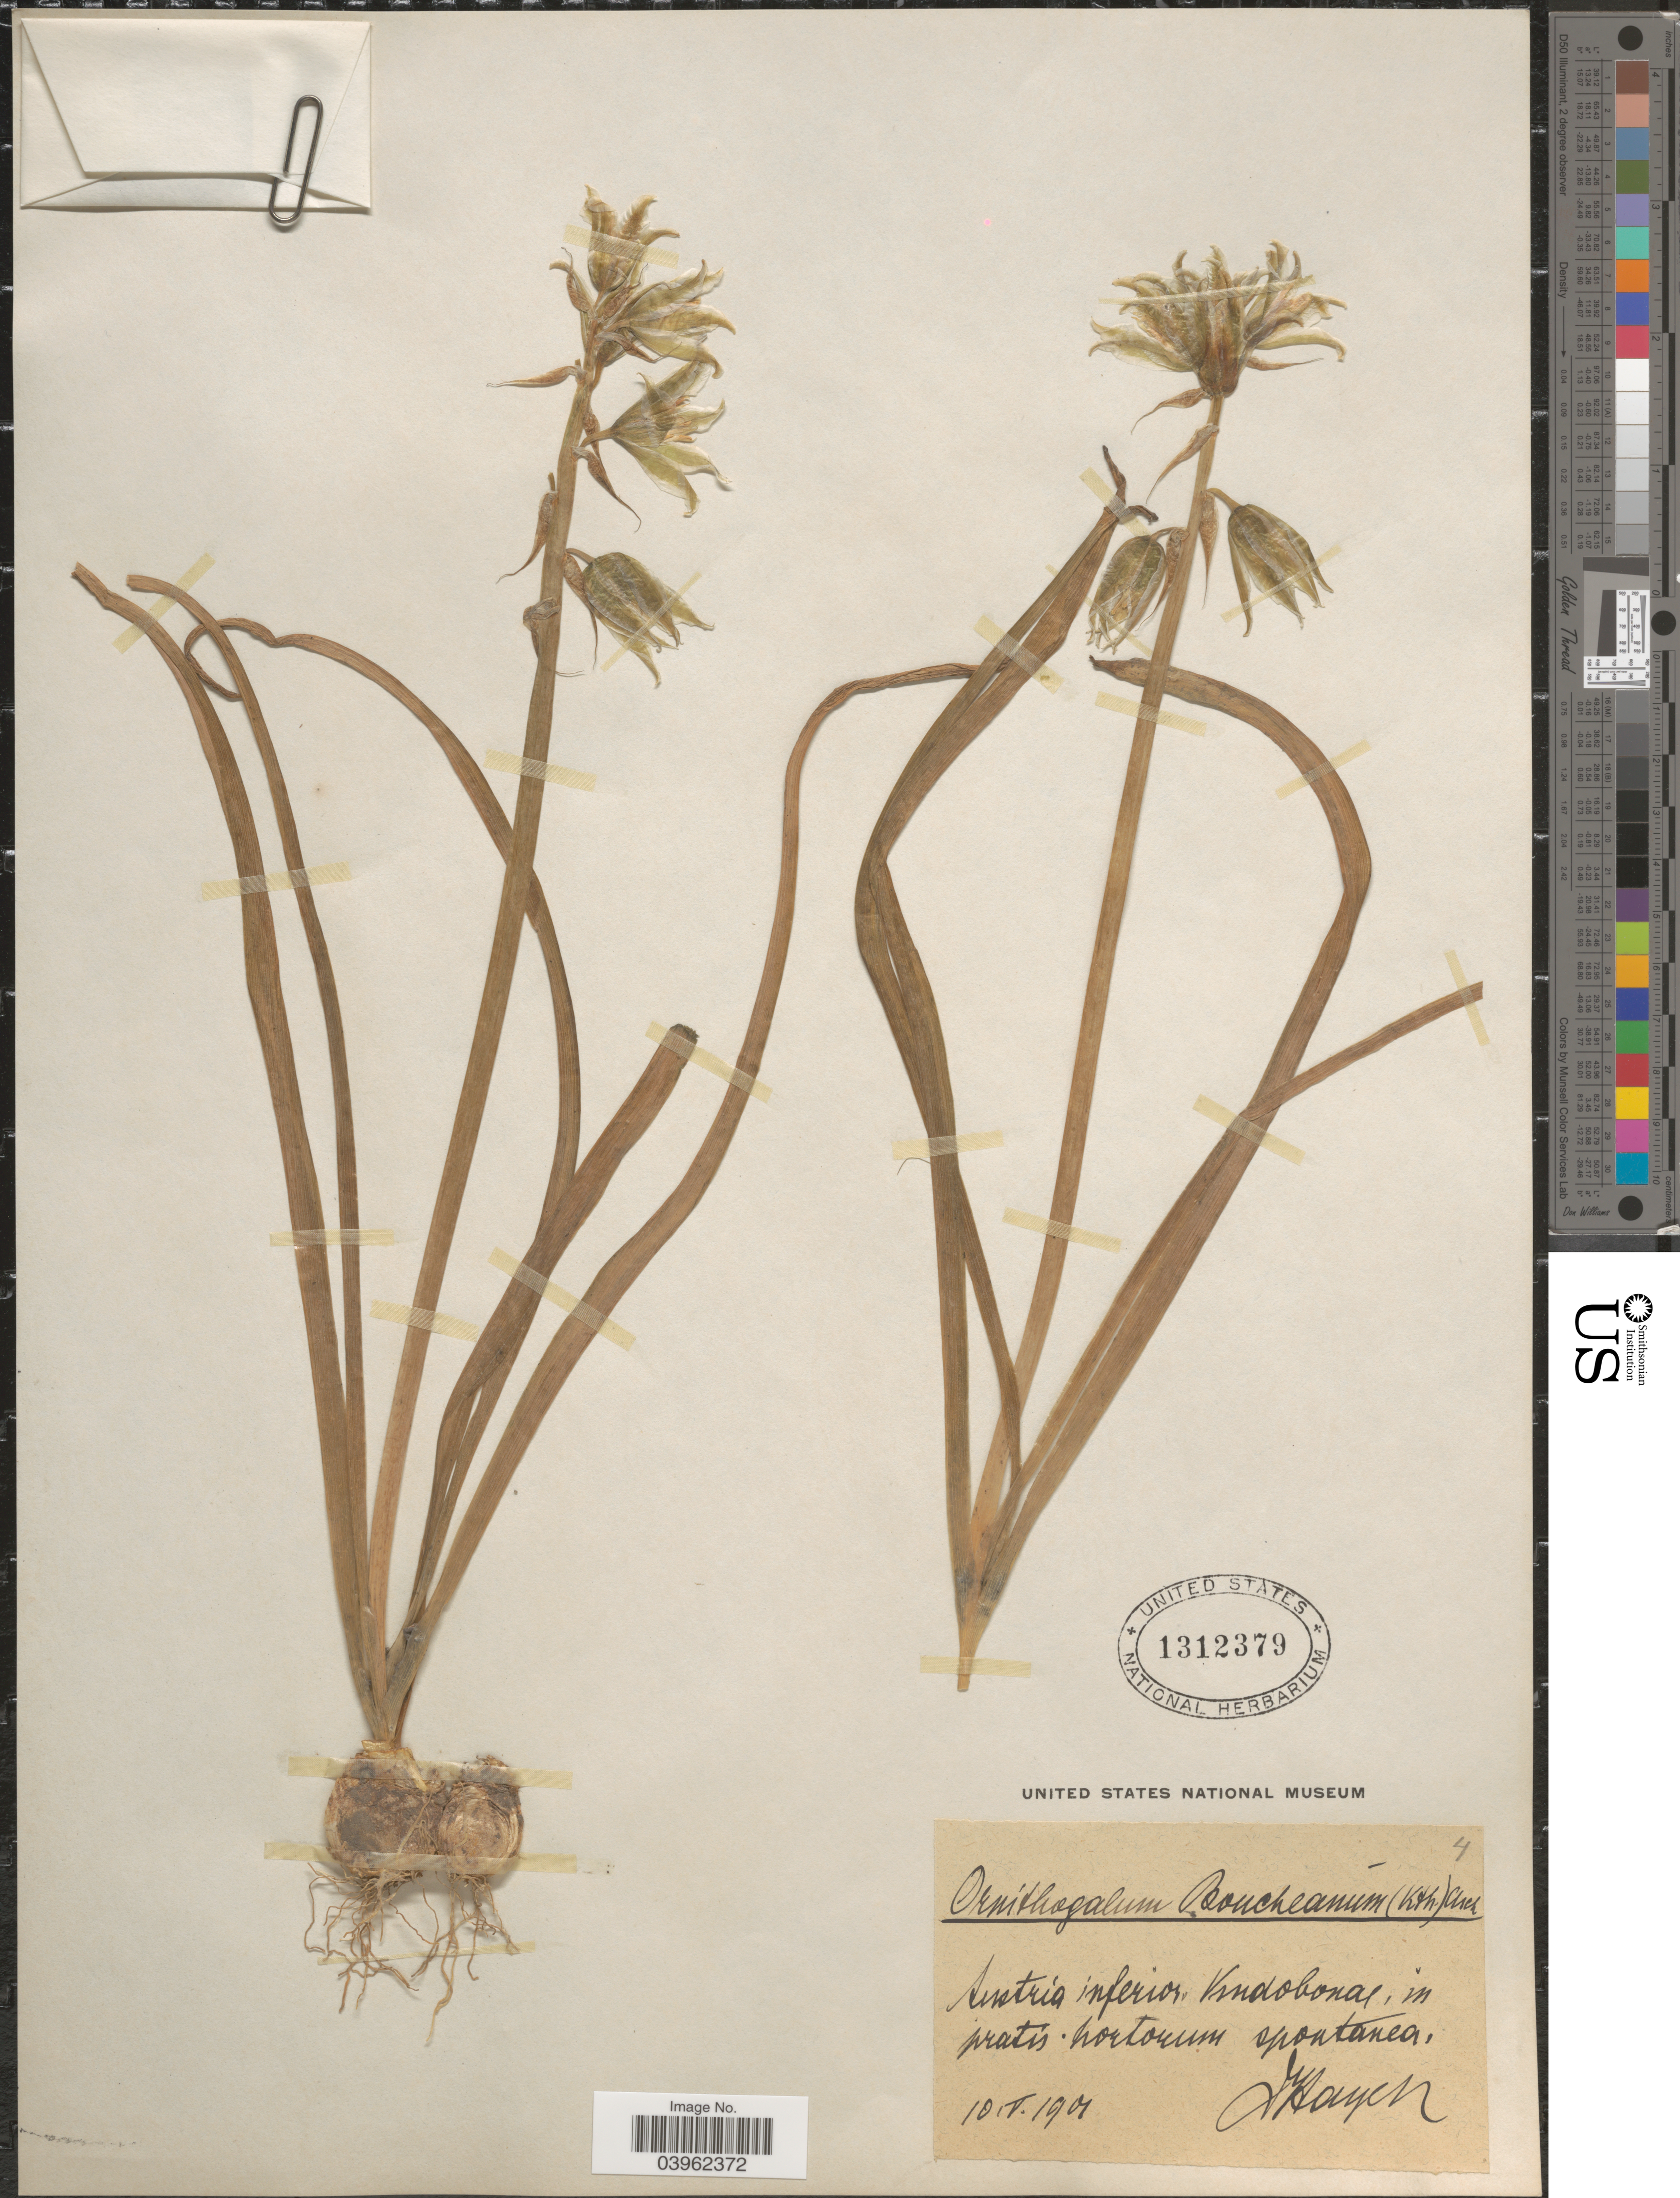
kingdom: Plantae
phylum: Tracheophyta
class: Liliopsida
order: Asparagales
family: Asparagaceae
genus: Ornithogalum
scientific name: Ornithogalum boucheanum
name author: (Kunth) Asch.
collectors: Hayen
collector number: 4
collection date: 1901-05-10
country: Austria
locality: Austria inferior. Vindobonae, in pratis hortorum spontanea.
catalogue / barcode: US 1312379